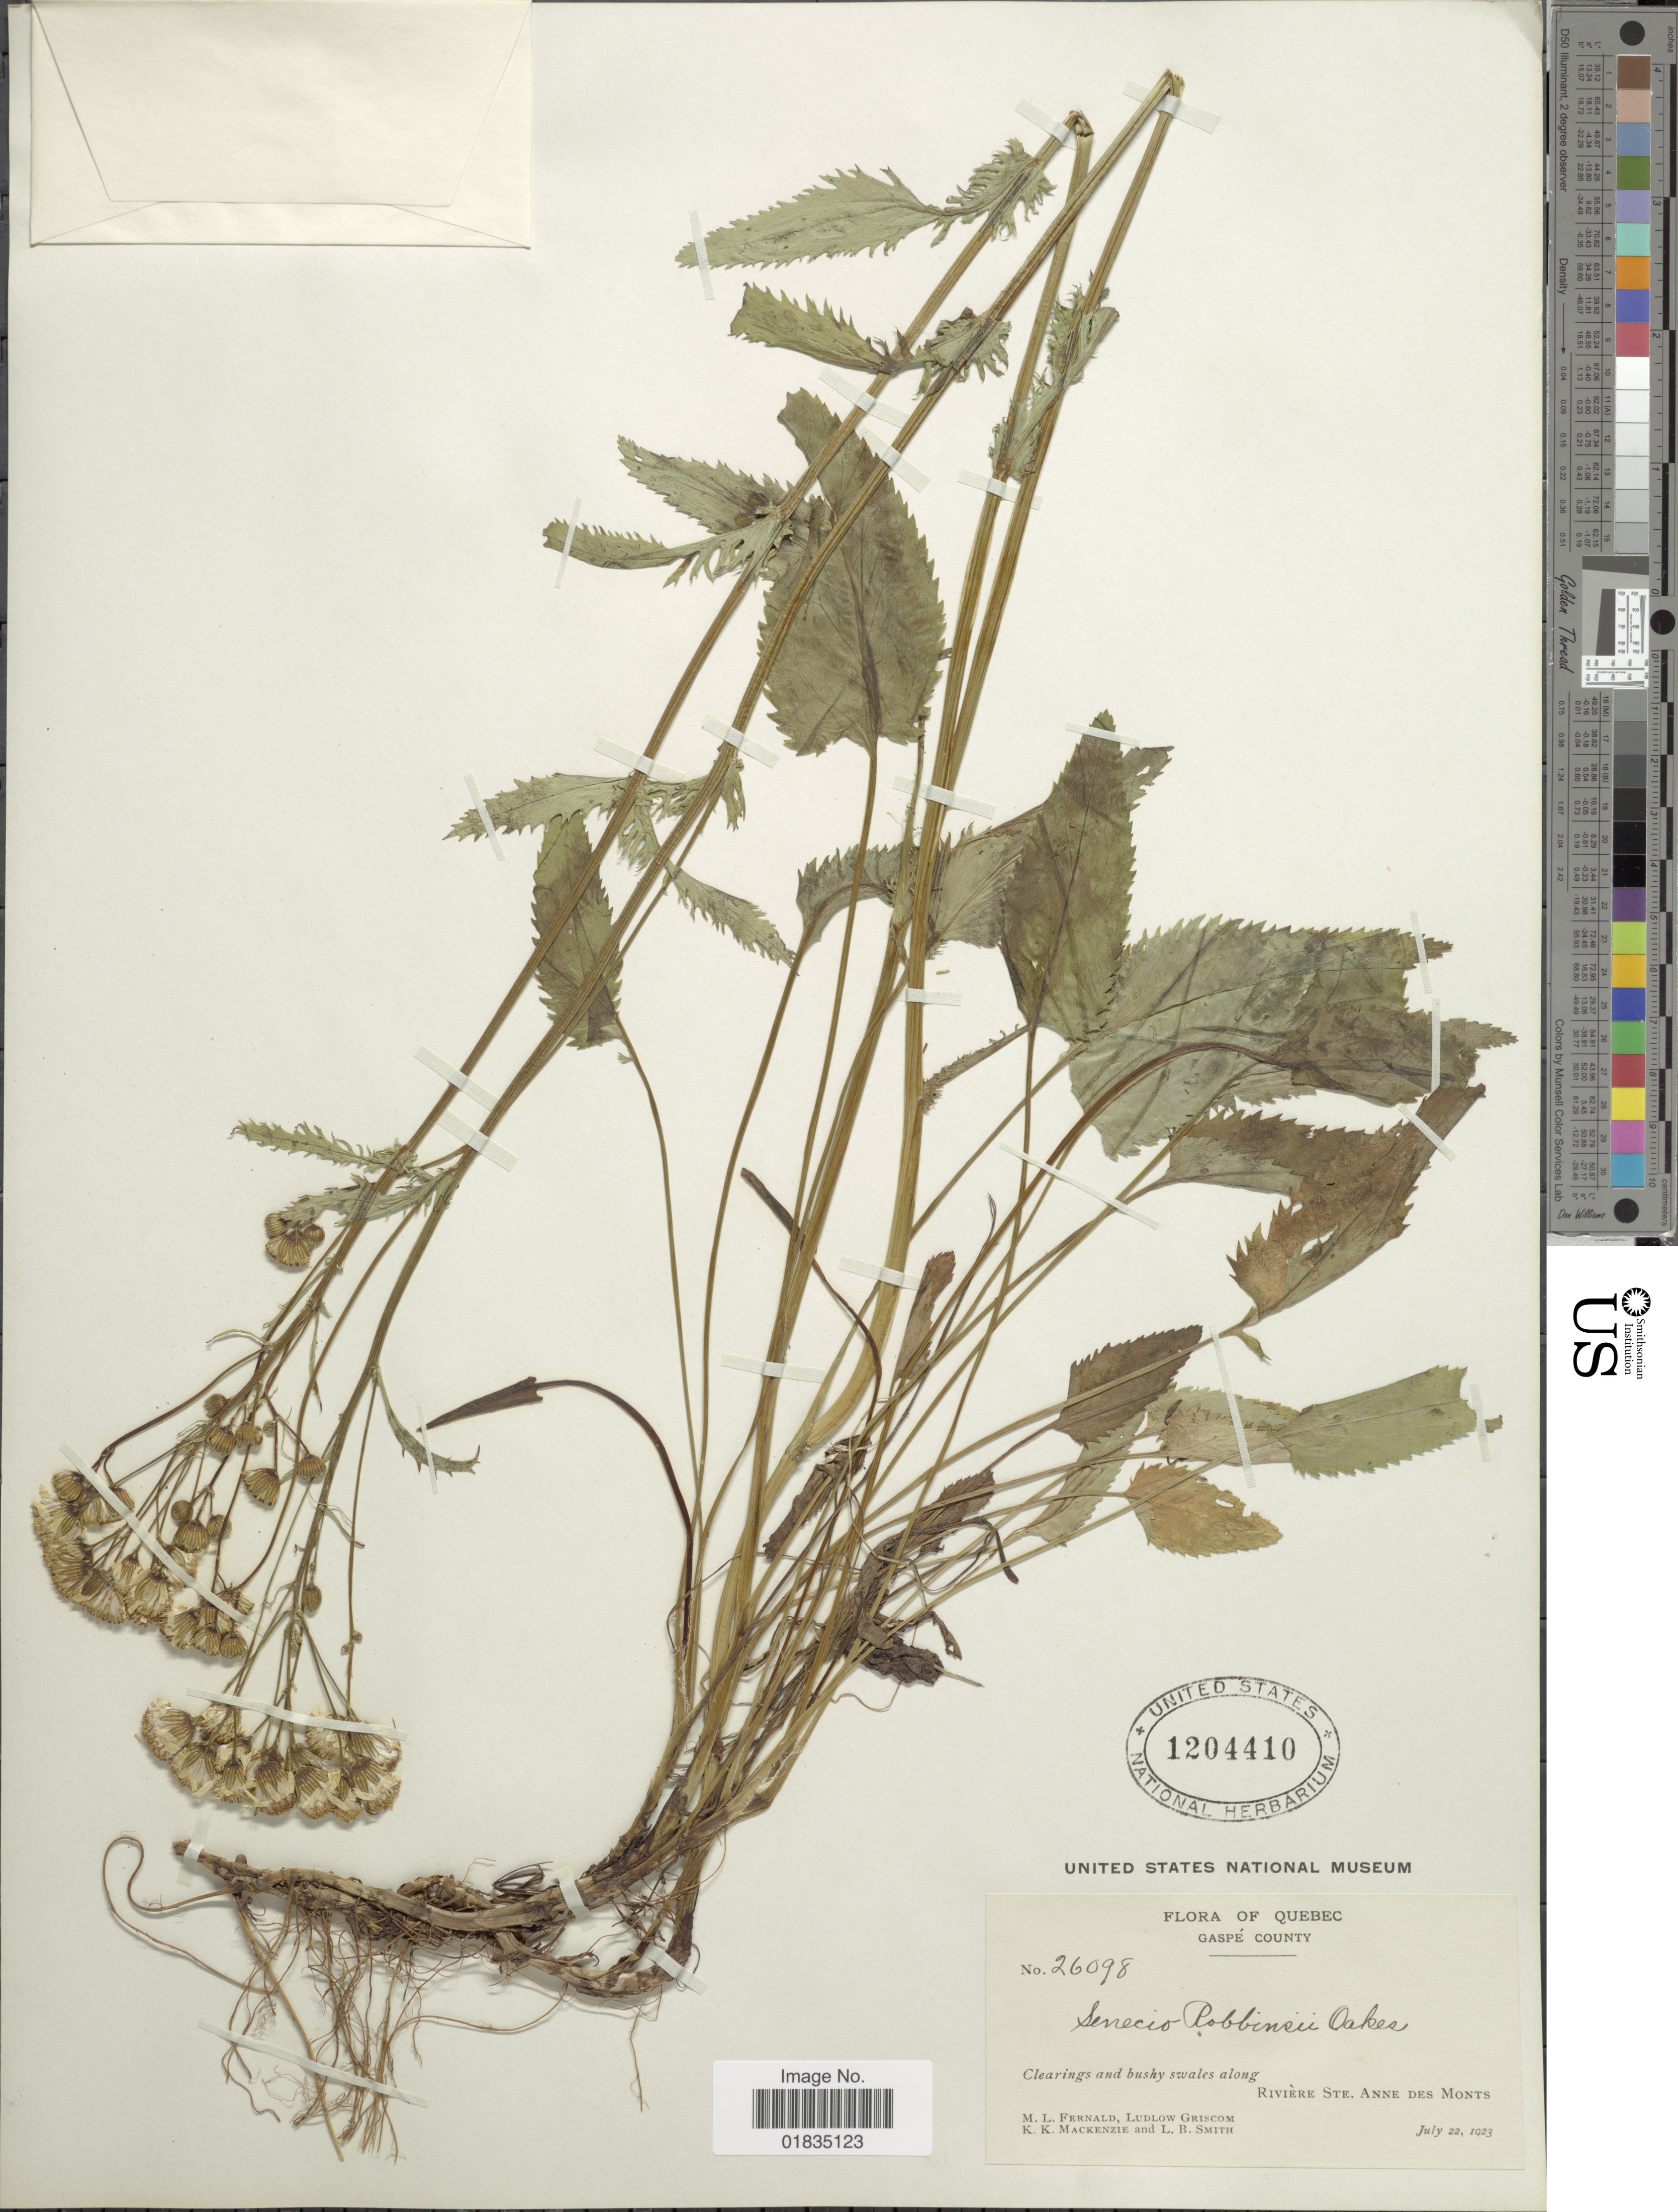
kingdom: Plantae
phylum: Tracheophyta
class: Magnoliopsida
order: Asterales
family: Asteraceae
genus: Packera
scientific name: Packera schweinitziana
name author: (Nutt.) W.A. Weber & Á. Löve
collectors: M. L. Fernald, L. Griscom, K. K. Mackenzie & L. Smith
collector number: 26098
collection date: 1923-07-22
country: Canada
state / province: Quebec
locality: Along riviere Ste. Anne des Monts, Gaspe County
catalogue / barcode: US 1204410